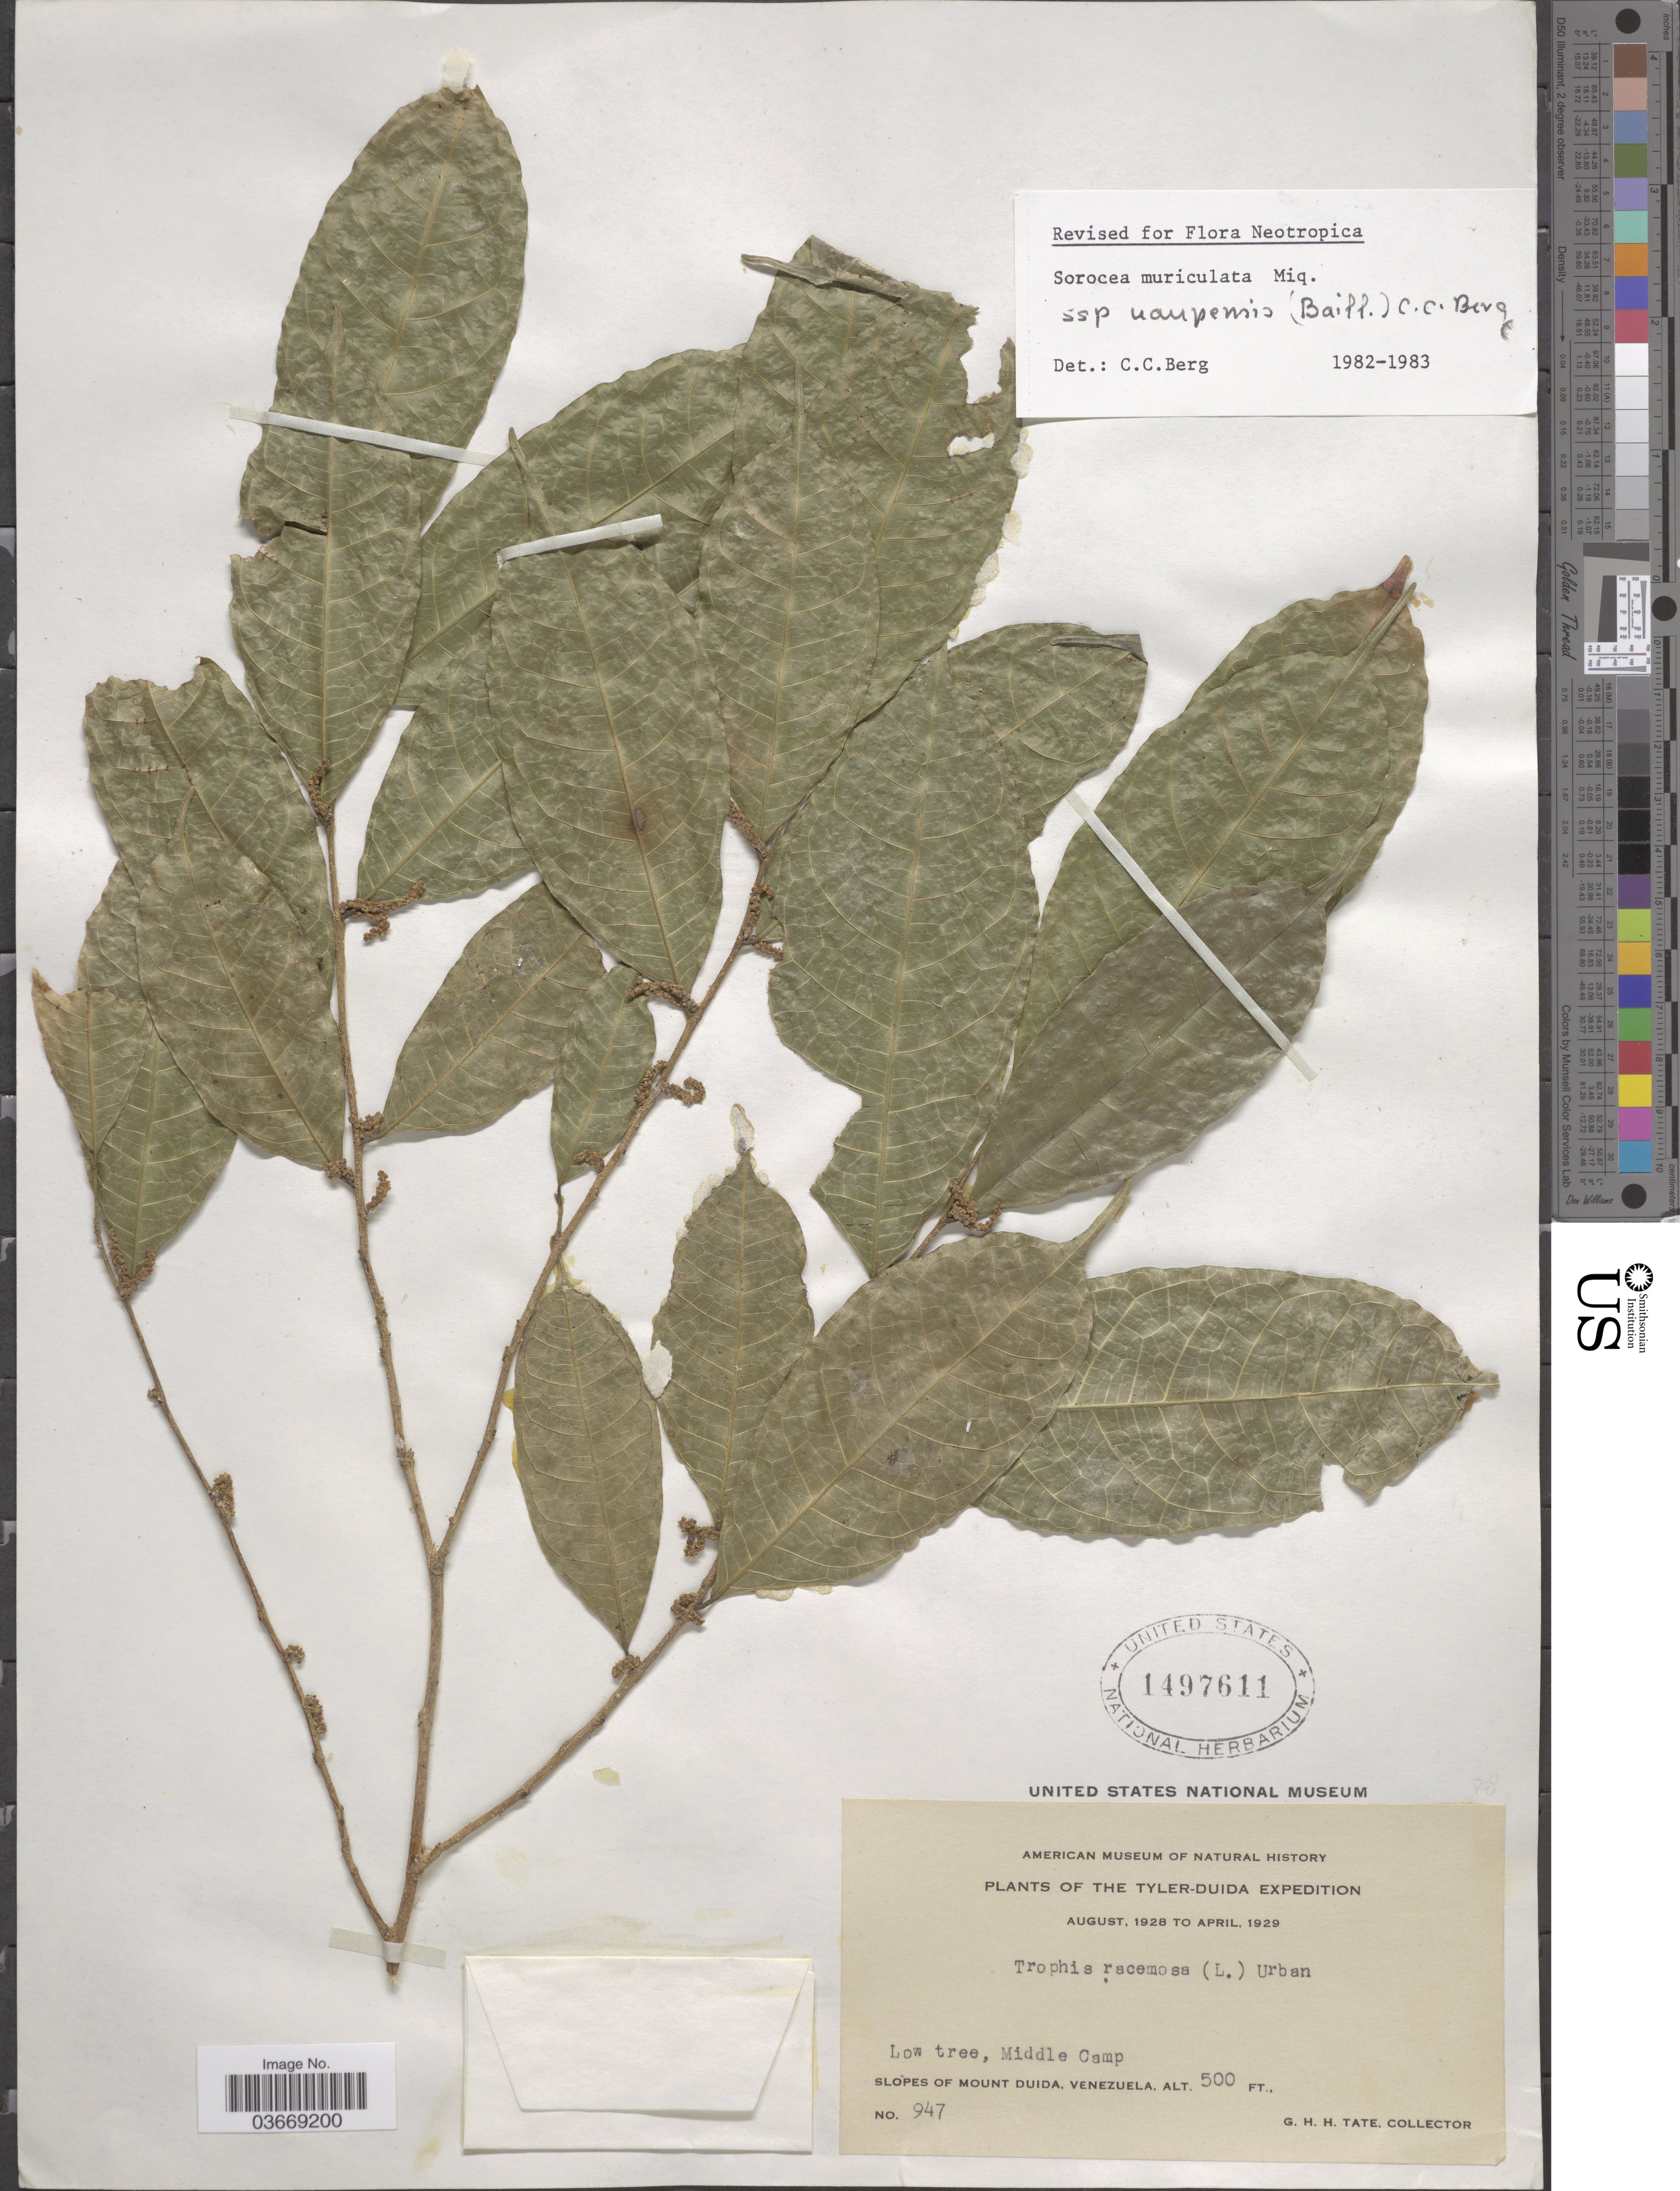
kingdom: Plantae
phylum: Tracheophyta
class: Magnoliopsida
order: Rosales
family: Moraceae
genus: Sorocea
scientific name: Sorocea muriculata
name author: Miq.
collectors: G. H. H.Tate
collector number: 947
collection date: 1928-08/1929-04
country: Venezuela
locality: Low tree, Middle Camp. Slopes of Mount Duida.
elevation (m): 152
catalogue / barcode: US 1497611